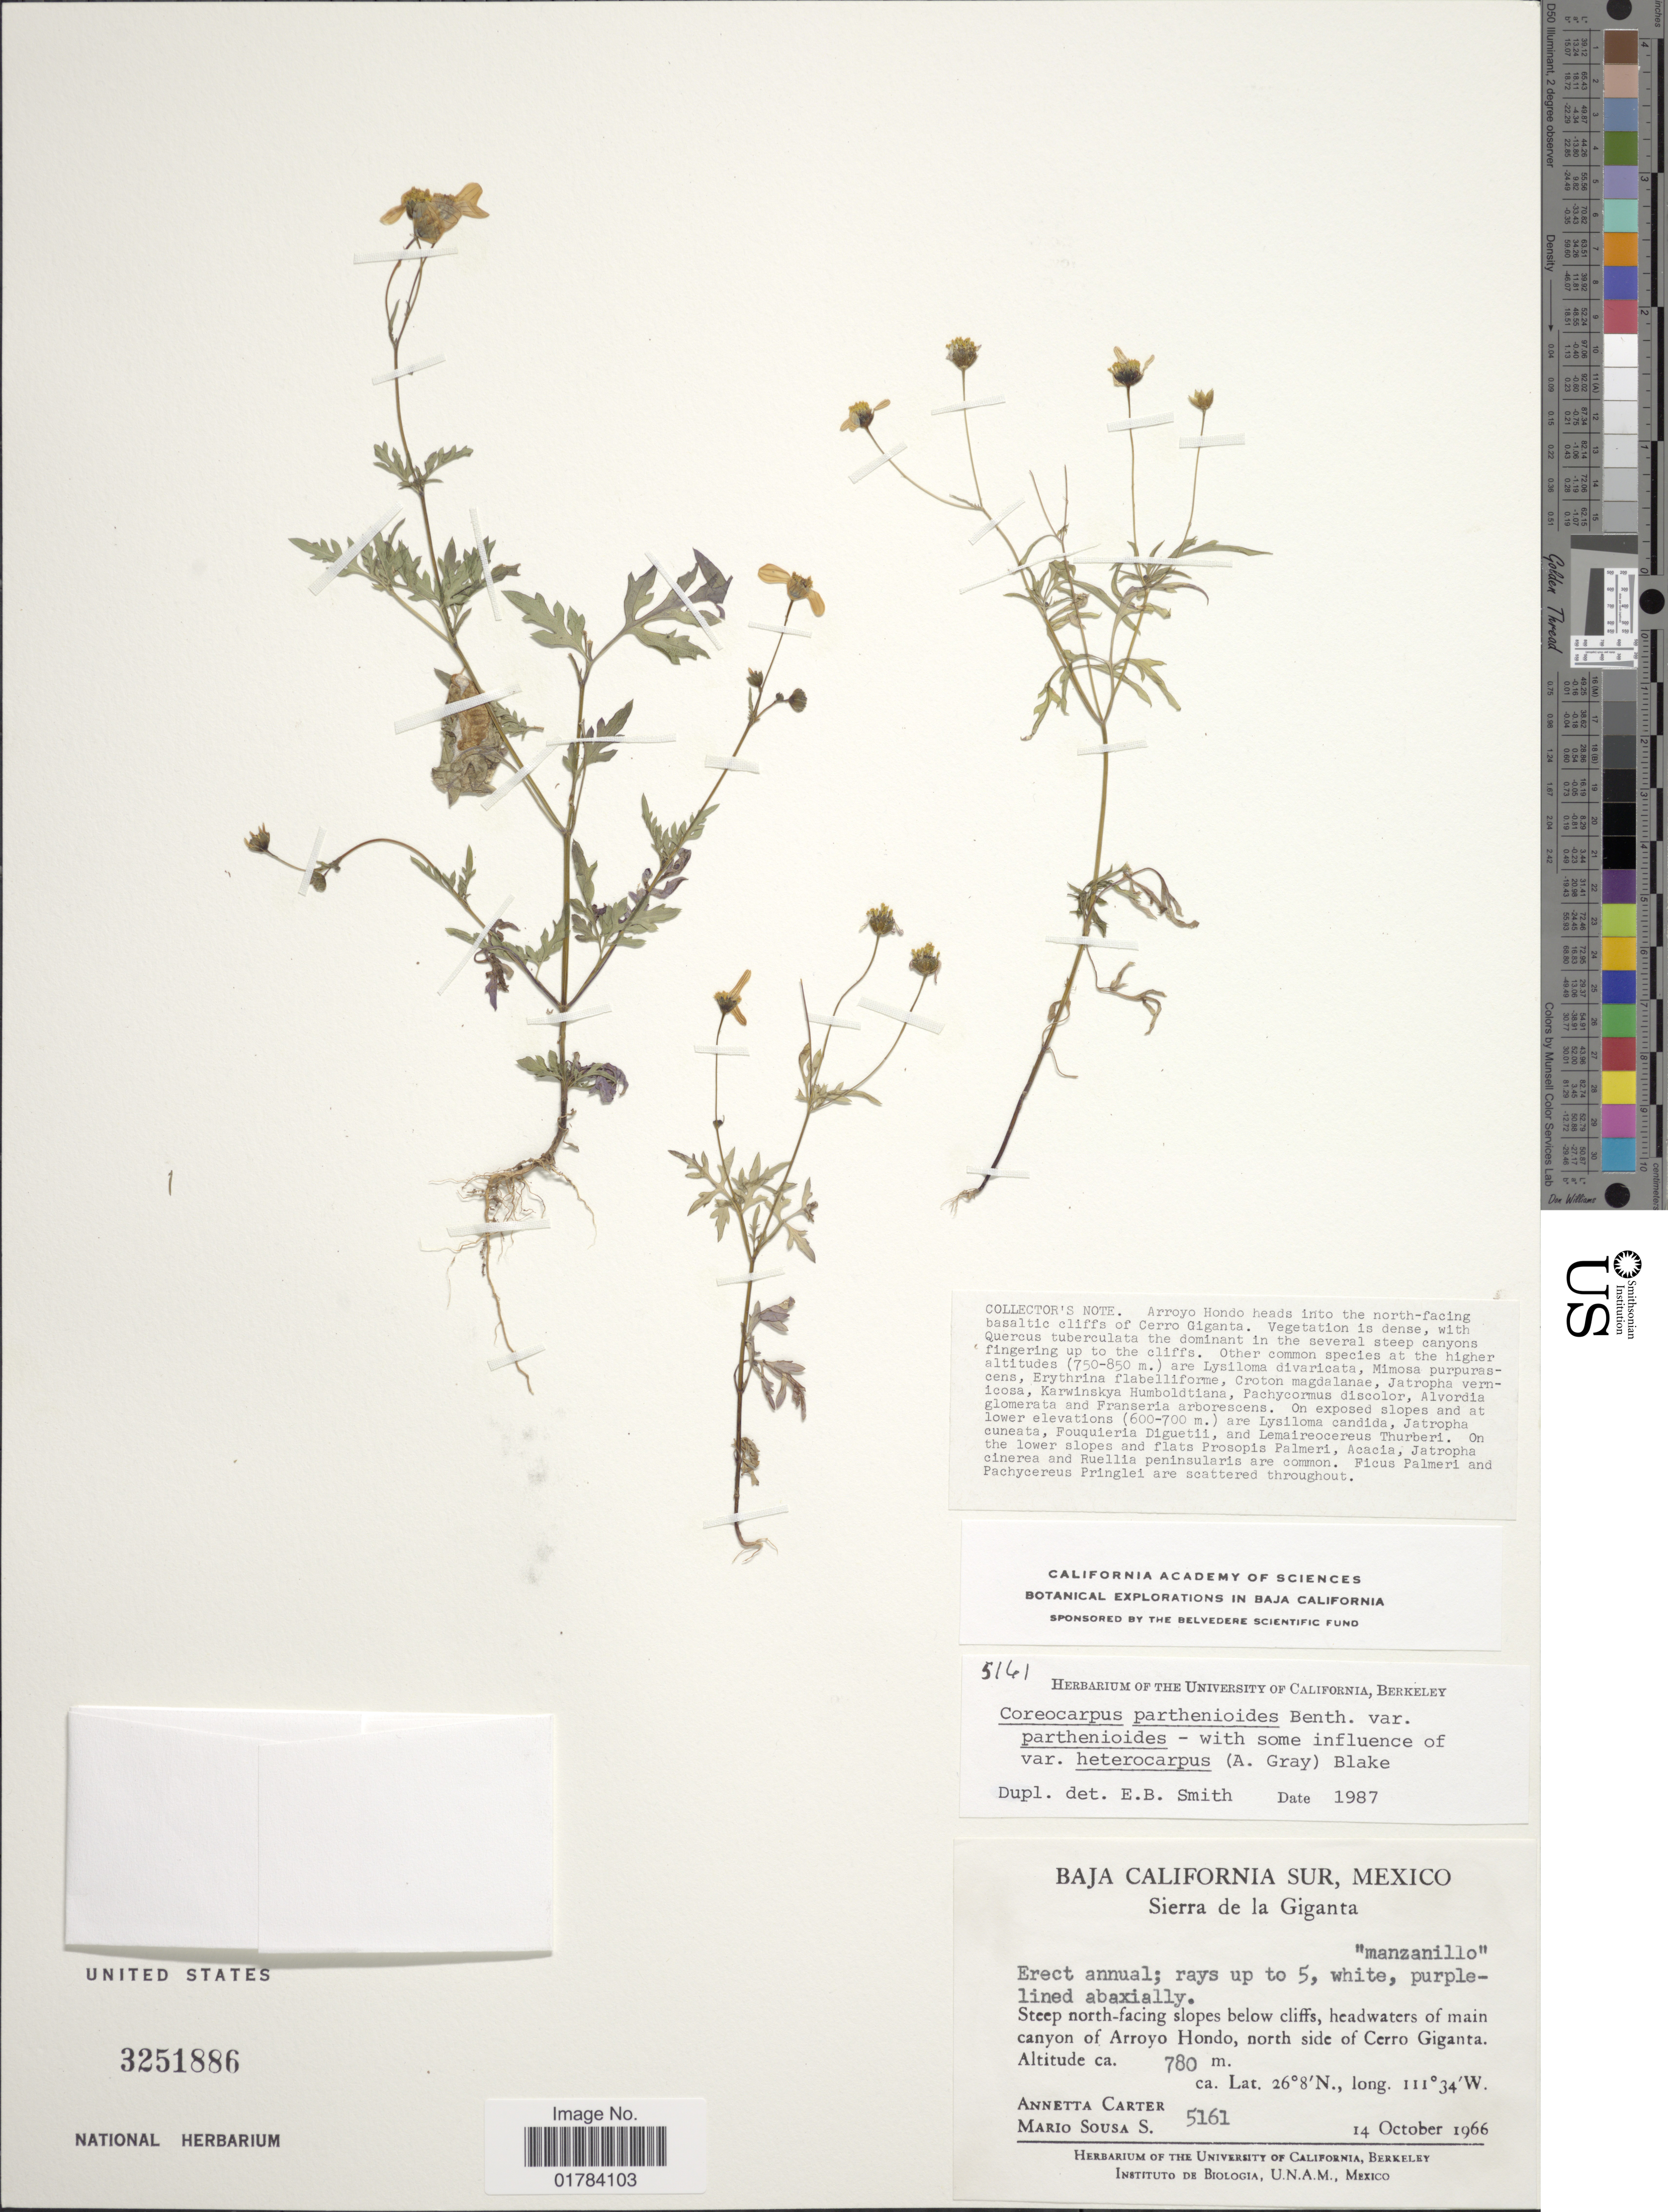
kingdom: Plantae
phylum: Tracheophyta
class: Magnoliopsida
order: Asterales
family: Asteraceae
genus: Coreocarpus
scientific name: Coreocarpus parthenioides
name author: Benth.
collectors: A. Carter & M. Sousa S.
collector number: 5161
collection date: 1966-10-14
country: Mexico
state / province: Baja California Sur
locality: Sierra de la Giganta, Steep north-facing slopes below cliffs, headwaters of main canyon of Arroyo Hondo, north side of Cerro Giganta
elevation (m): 780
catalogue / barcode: US 3251886